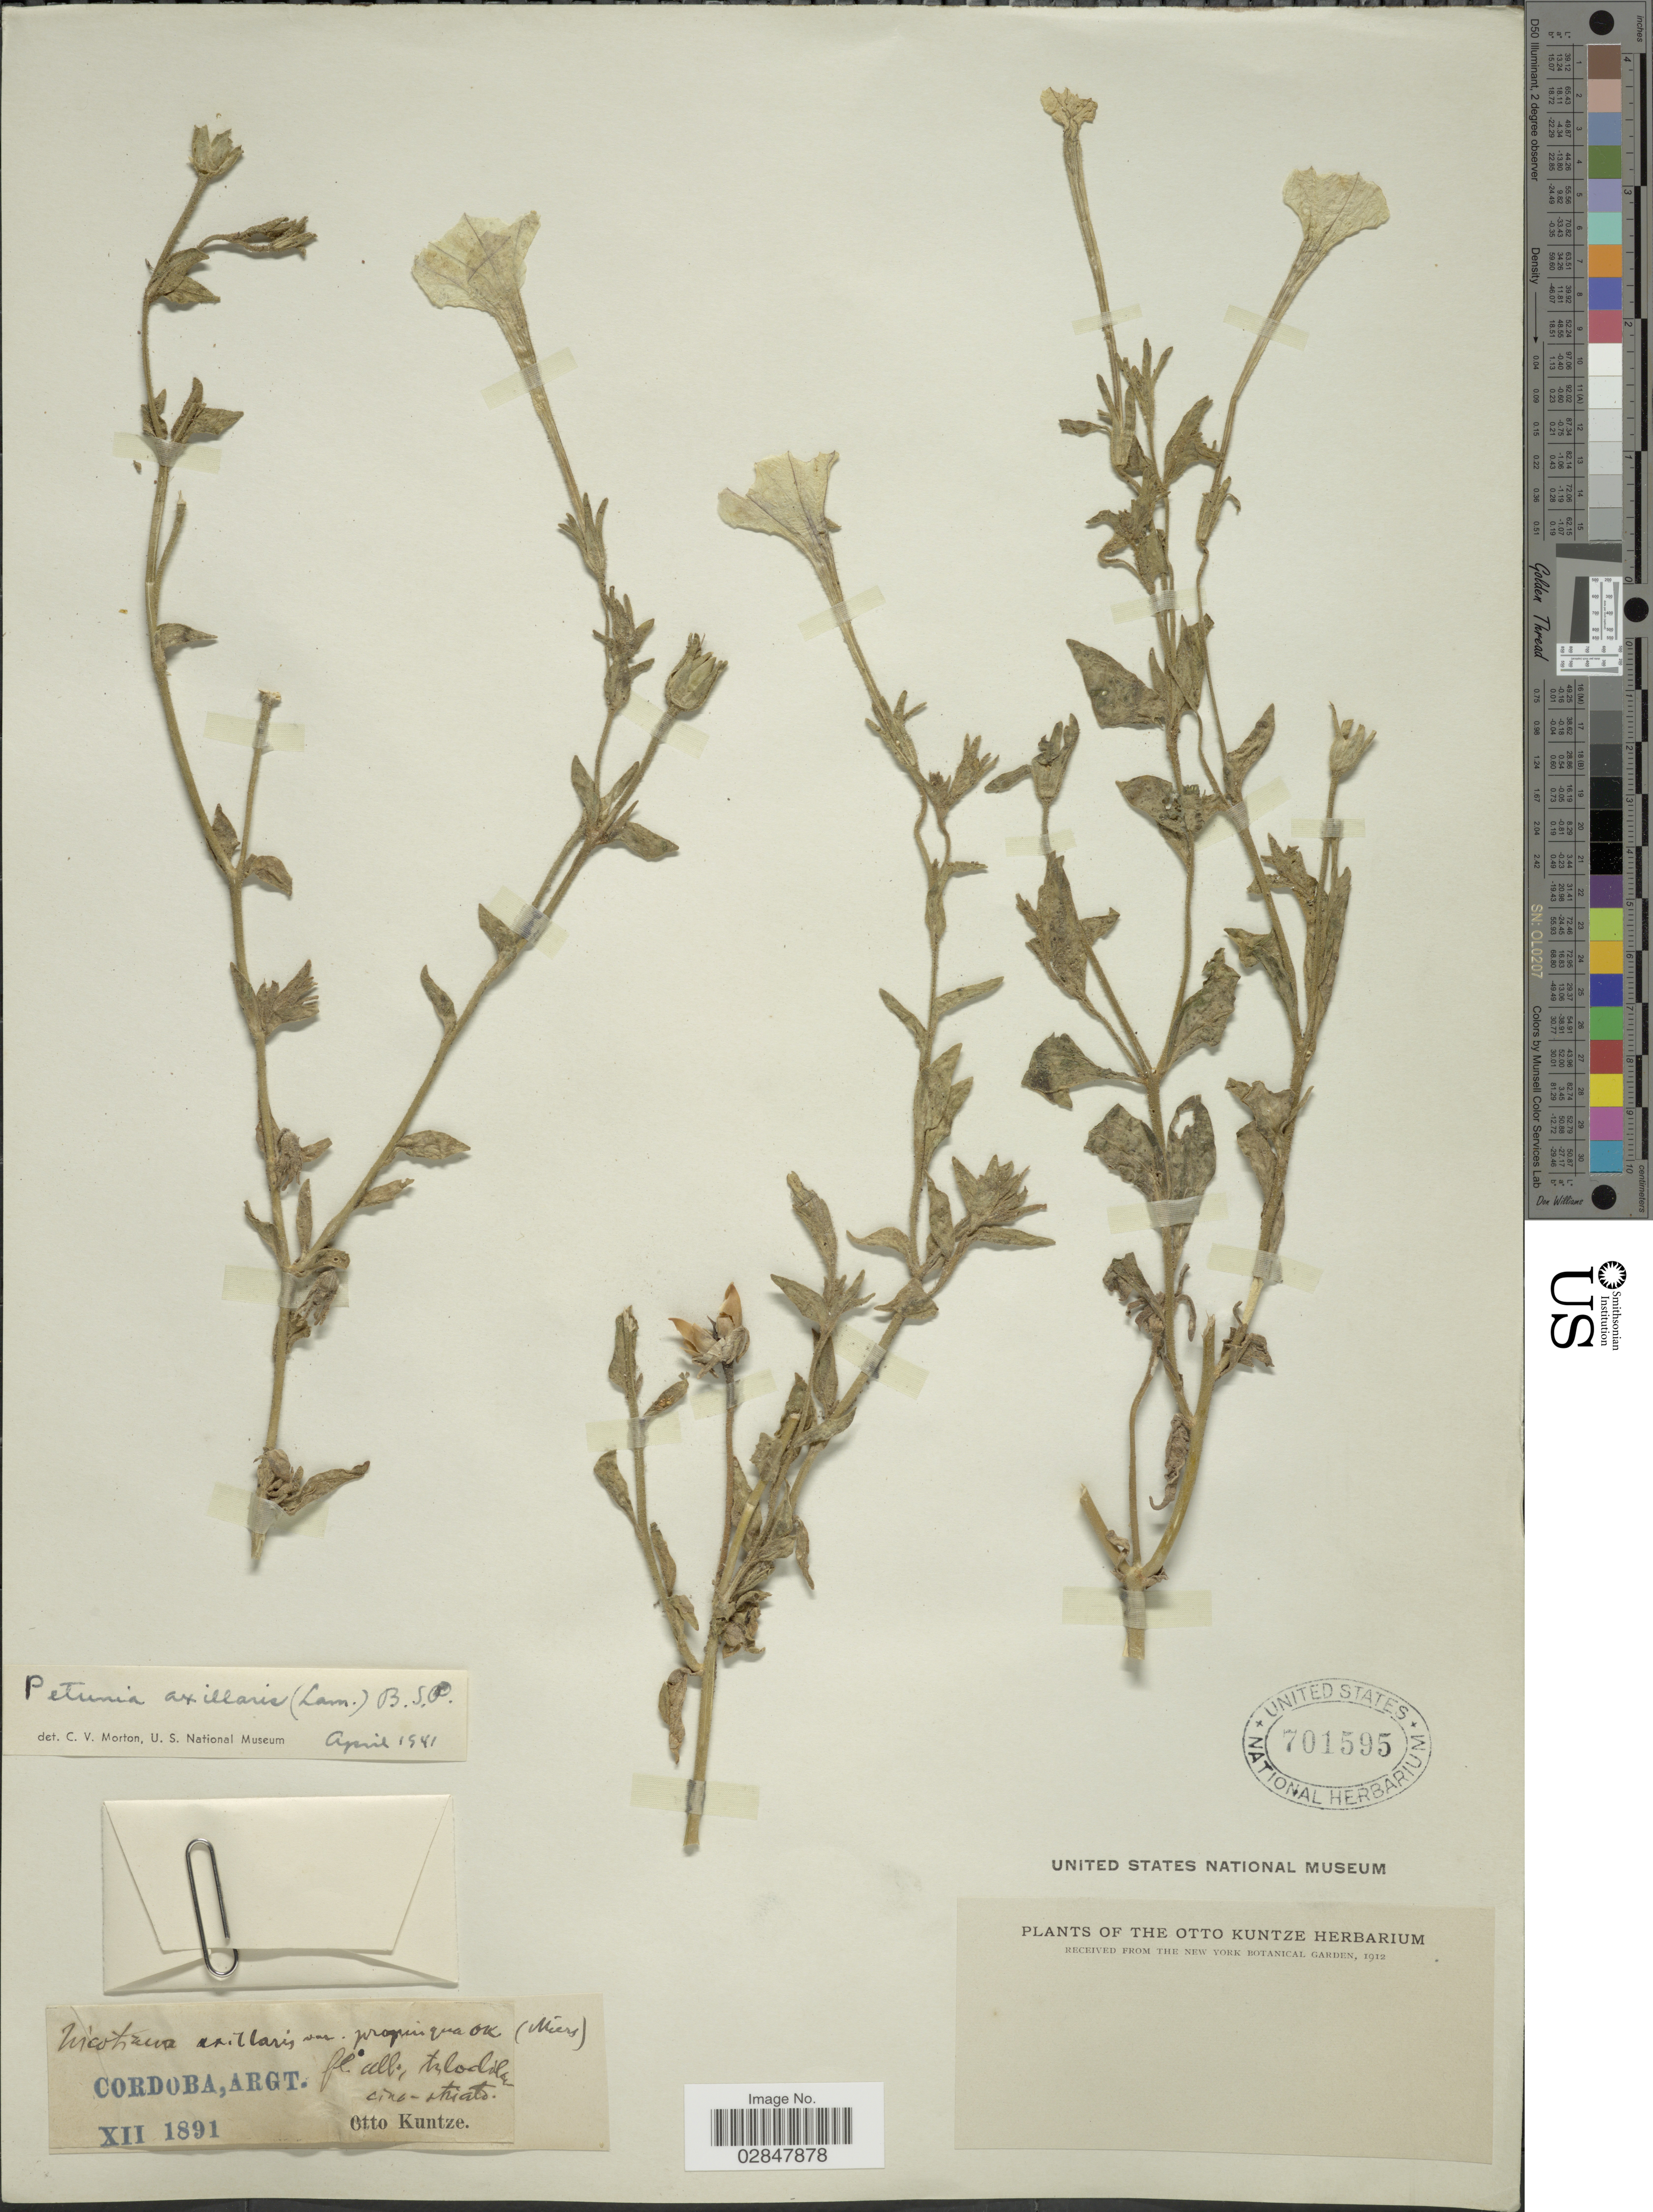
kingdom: Plantae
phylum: Tracheophyta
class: Magnoliopsida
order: Solanales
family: Solanaceae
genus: Petunia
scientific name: Petunia axillaris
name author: (Lam.) Britton, Stearns & Poggenb.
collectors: C.E.O. Kuntze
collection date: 1891-12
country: Argentina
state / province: Cordoba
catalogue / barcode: US 701595